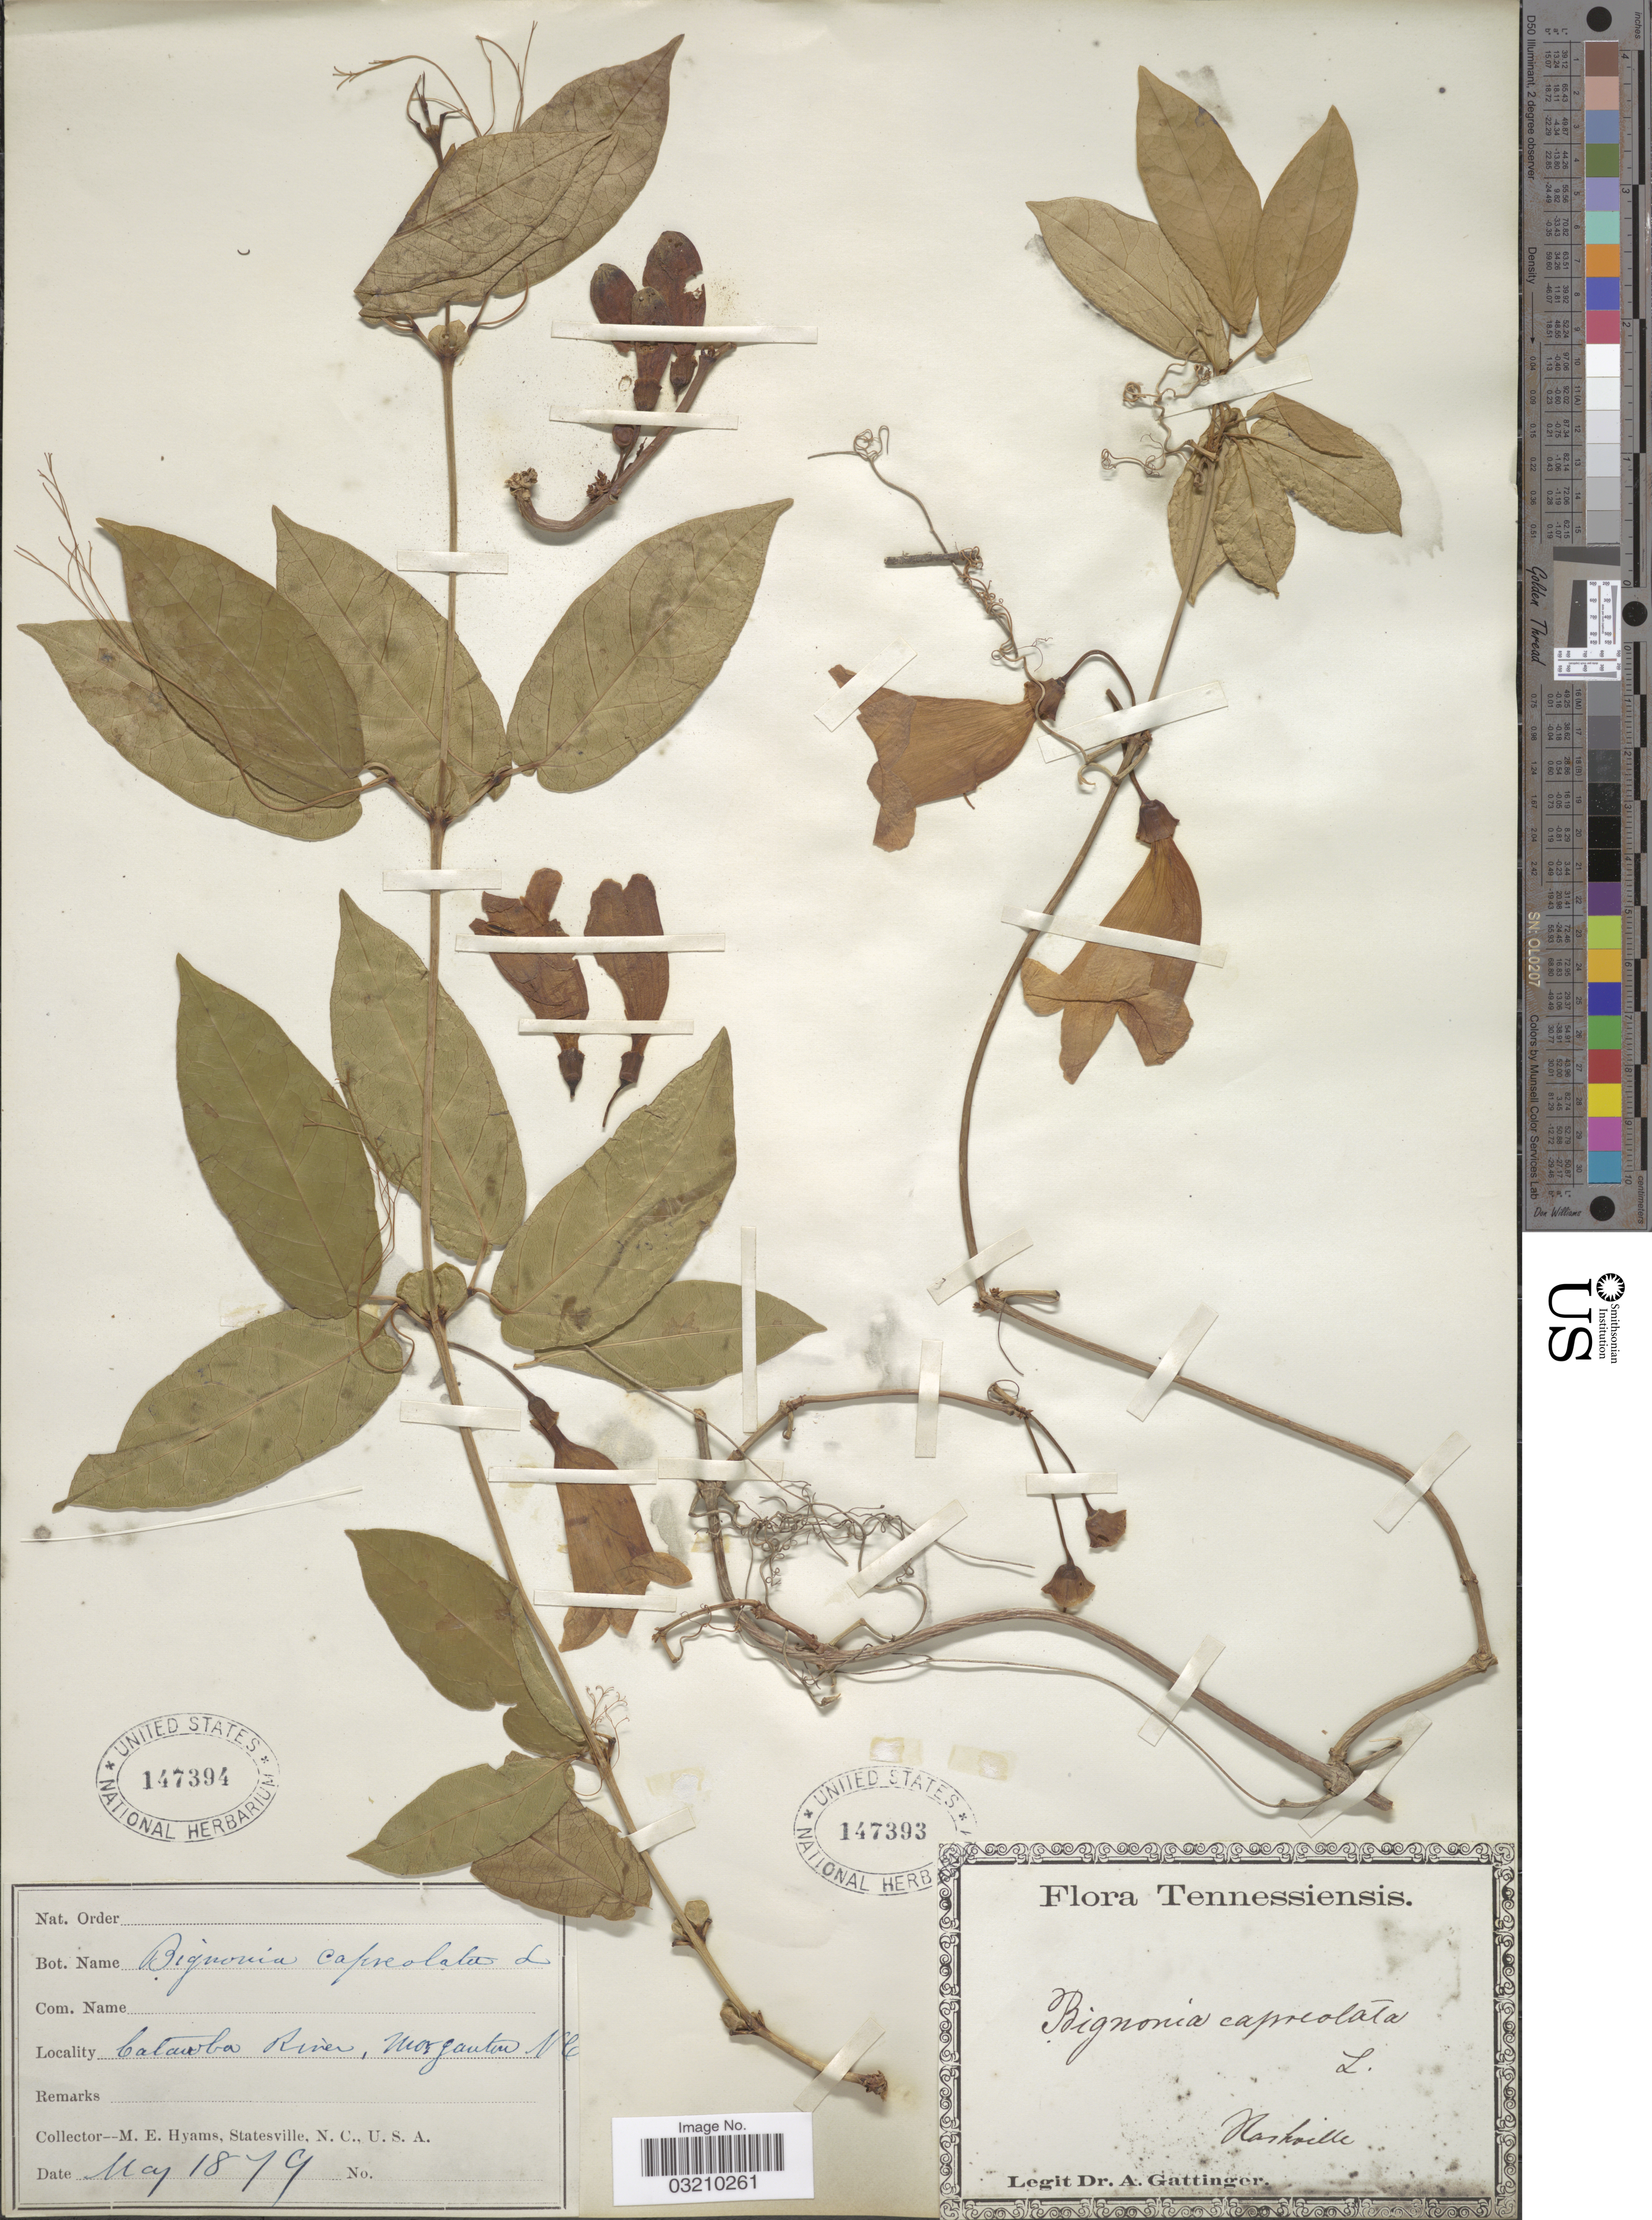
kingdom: Plantae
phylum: Tracheophyta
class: Magnoliopsida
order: Lamiales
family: Bignoniaceae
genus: Bignonia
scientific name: Bignonia capreolata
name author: L.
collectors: A. Gattinger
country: United States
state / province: Tennessee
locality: Nashville.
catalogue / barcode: US 147393-2